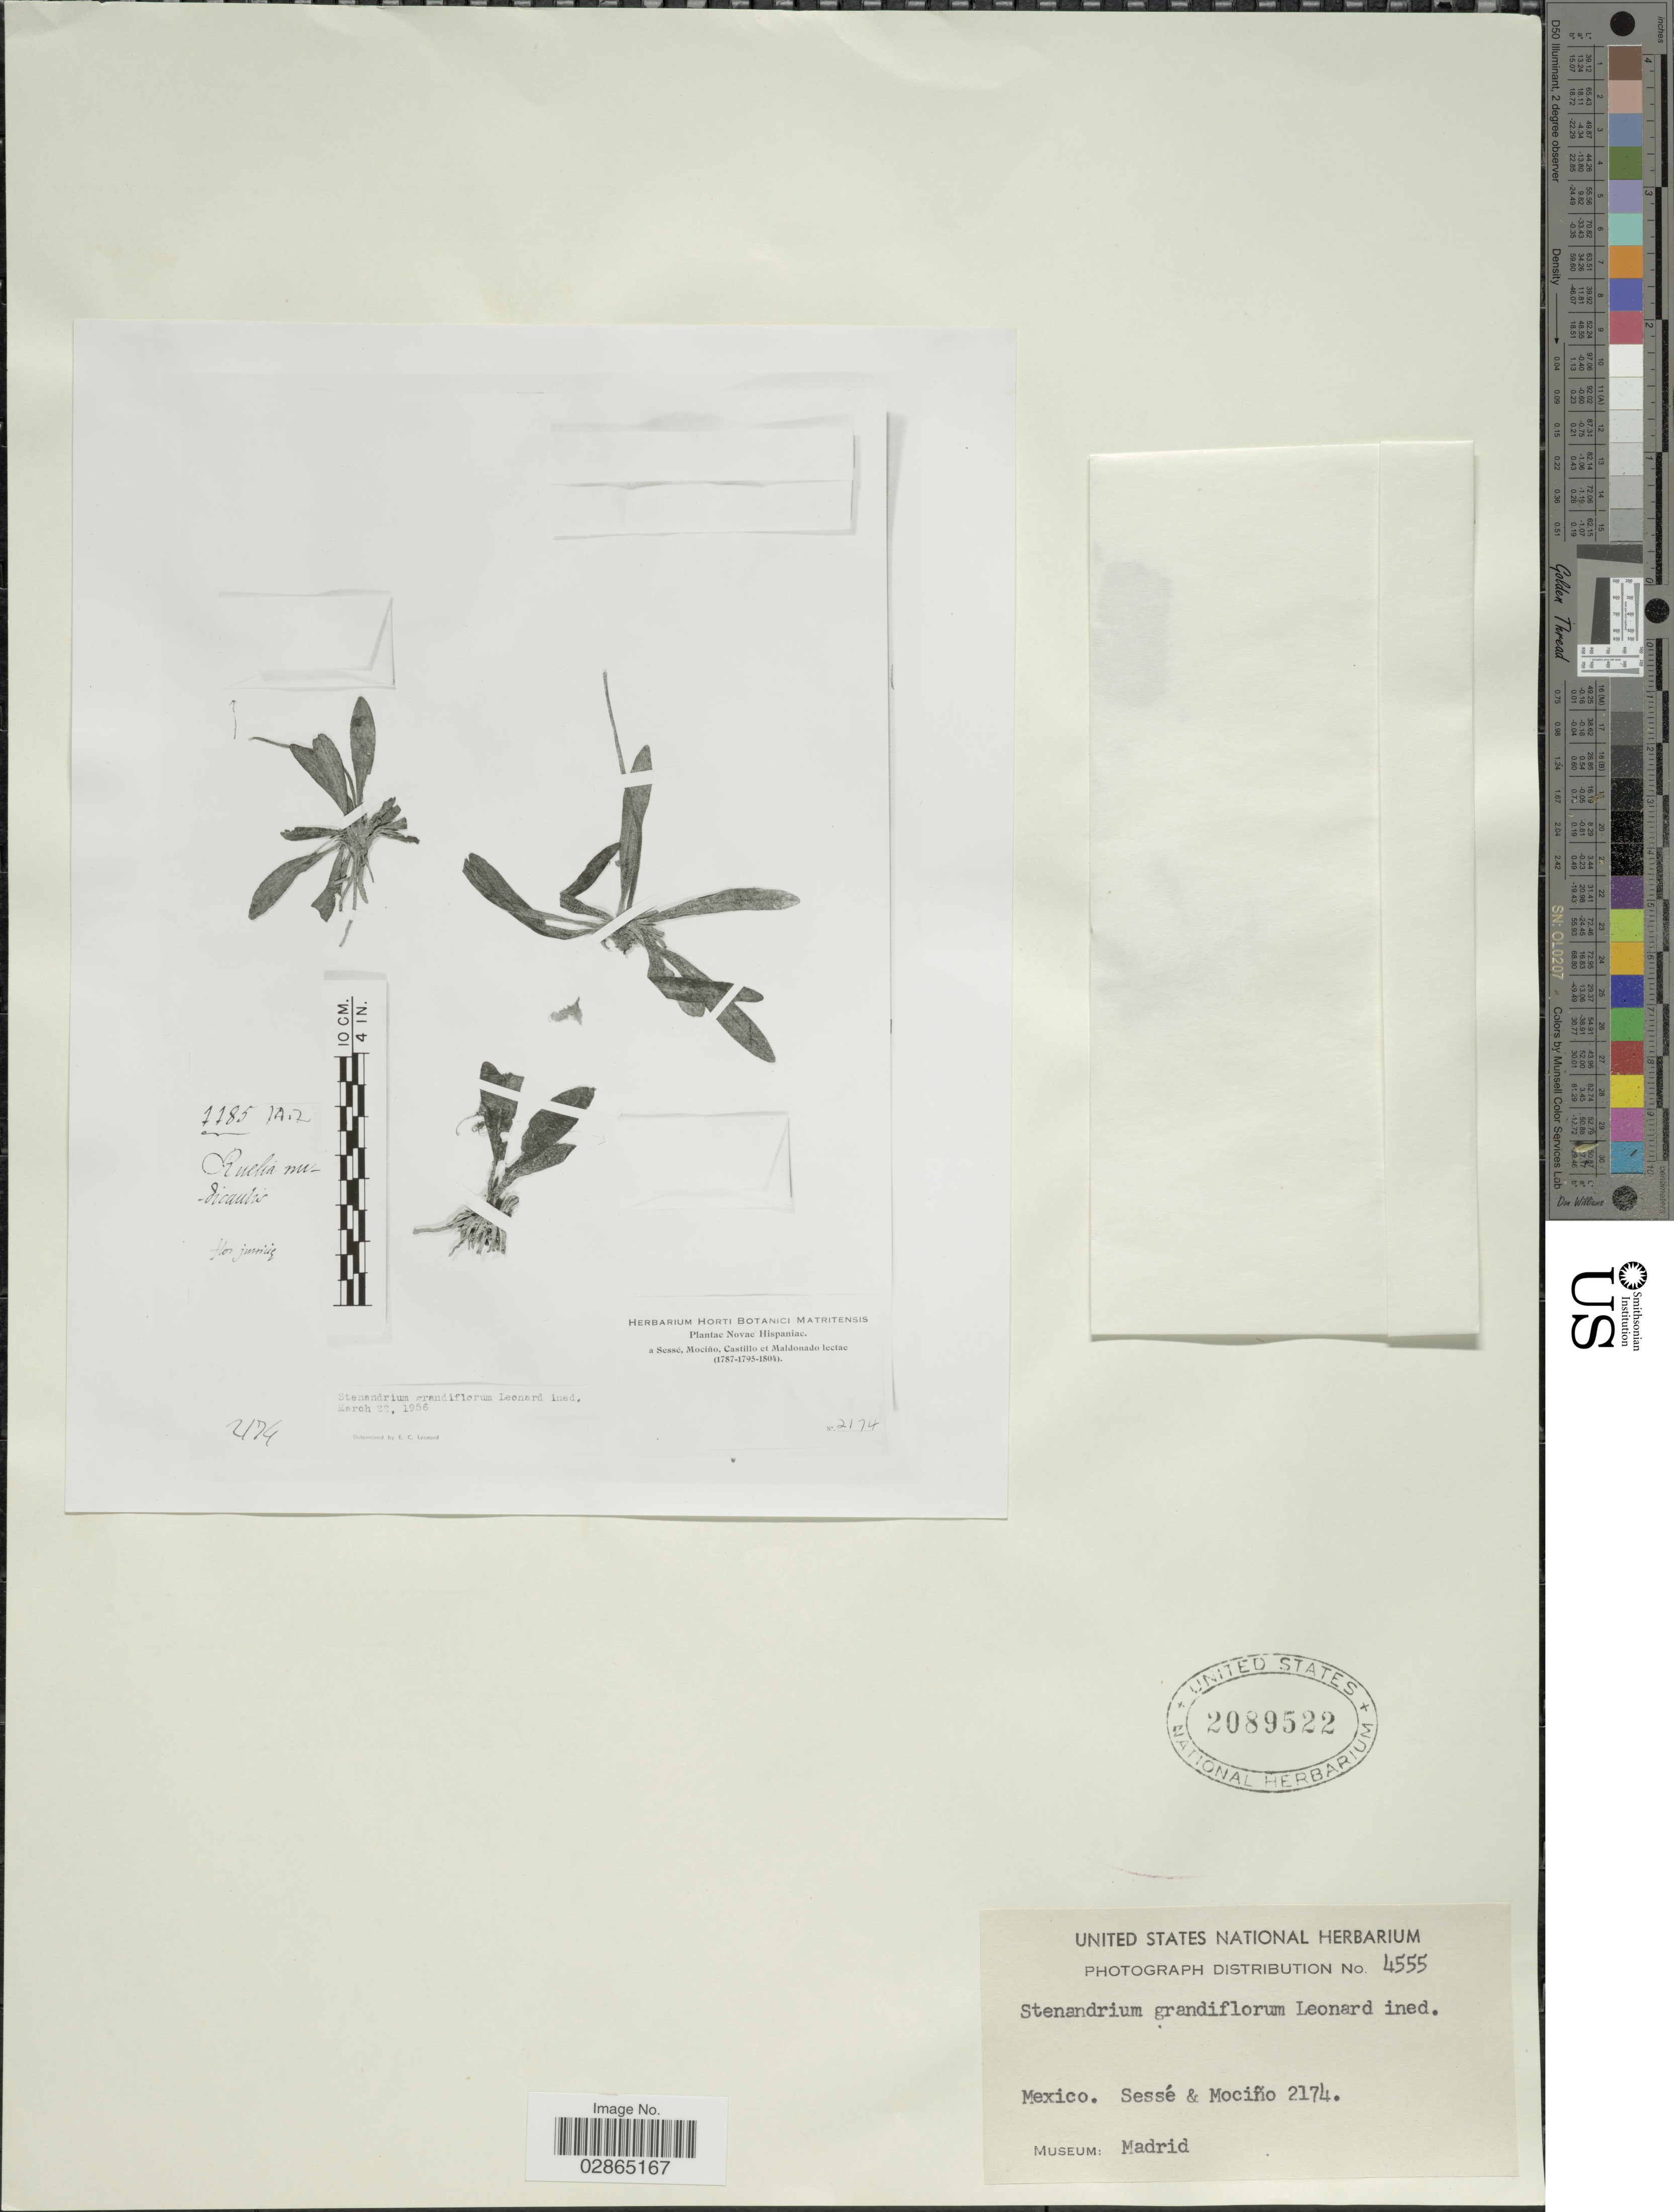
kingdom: Plantae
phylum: Tracheophyta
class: Magnoliopsida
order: Lamiales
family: Acanthaceae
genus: Stenandrium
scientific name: Stenandrium grandiflorum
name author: Vollesen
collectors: Sessé, --, Mociño, Castillo, -- & Maldonado, --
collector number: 2174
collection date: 1787/1804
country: Mexico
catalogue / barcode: US 2089522